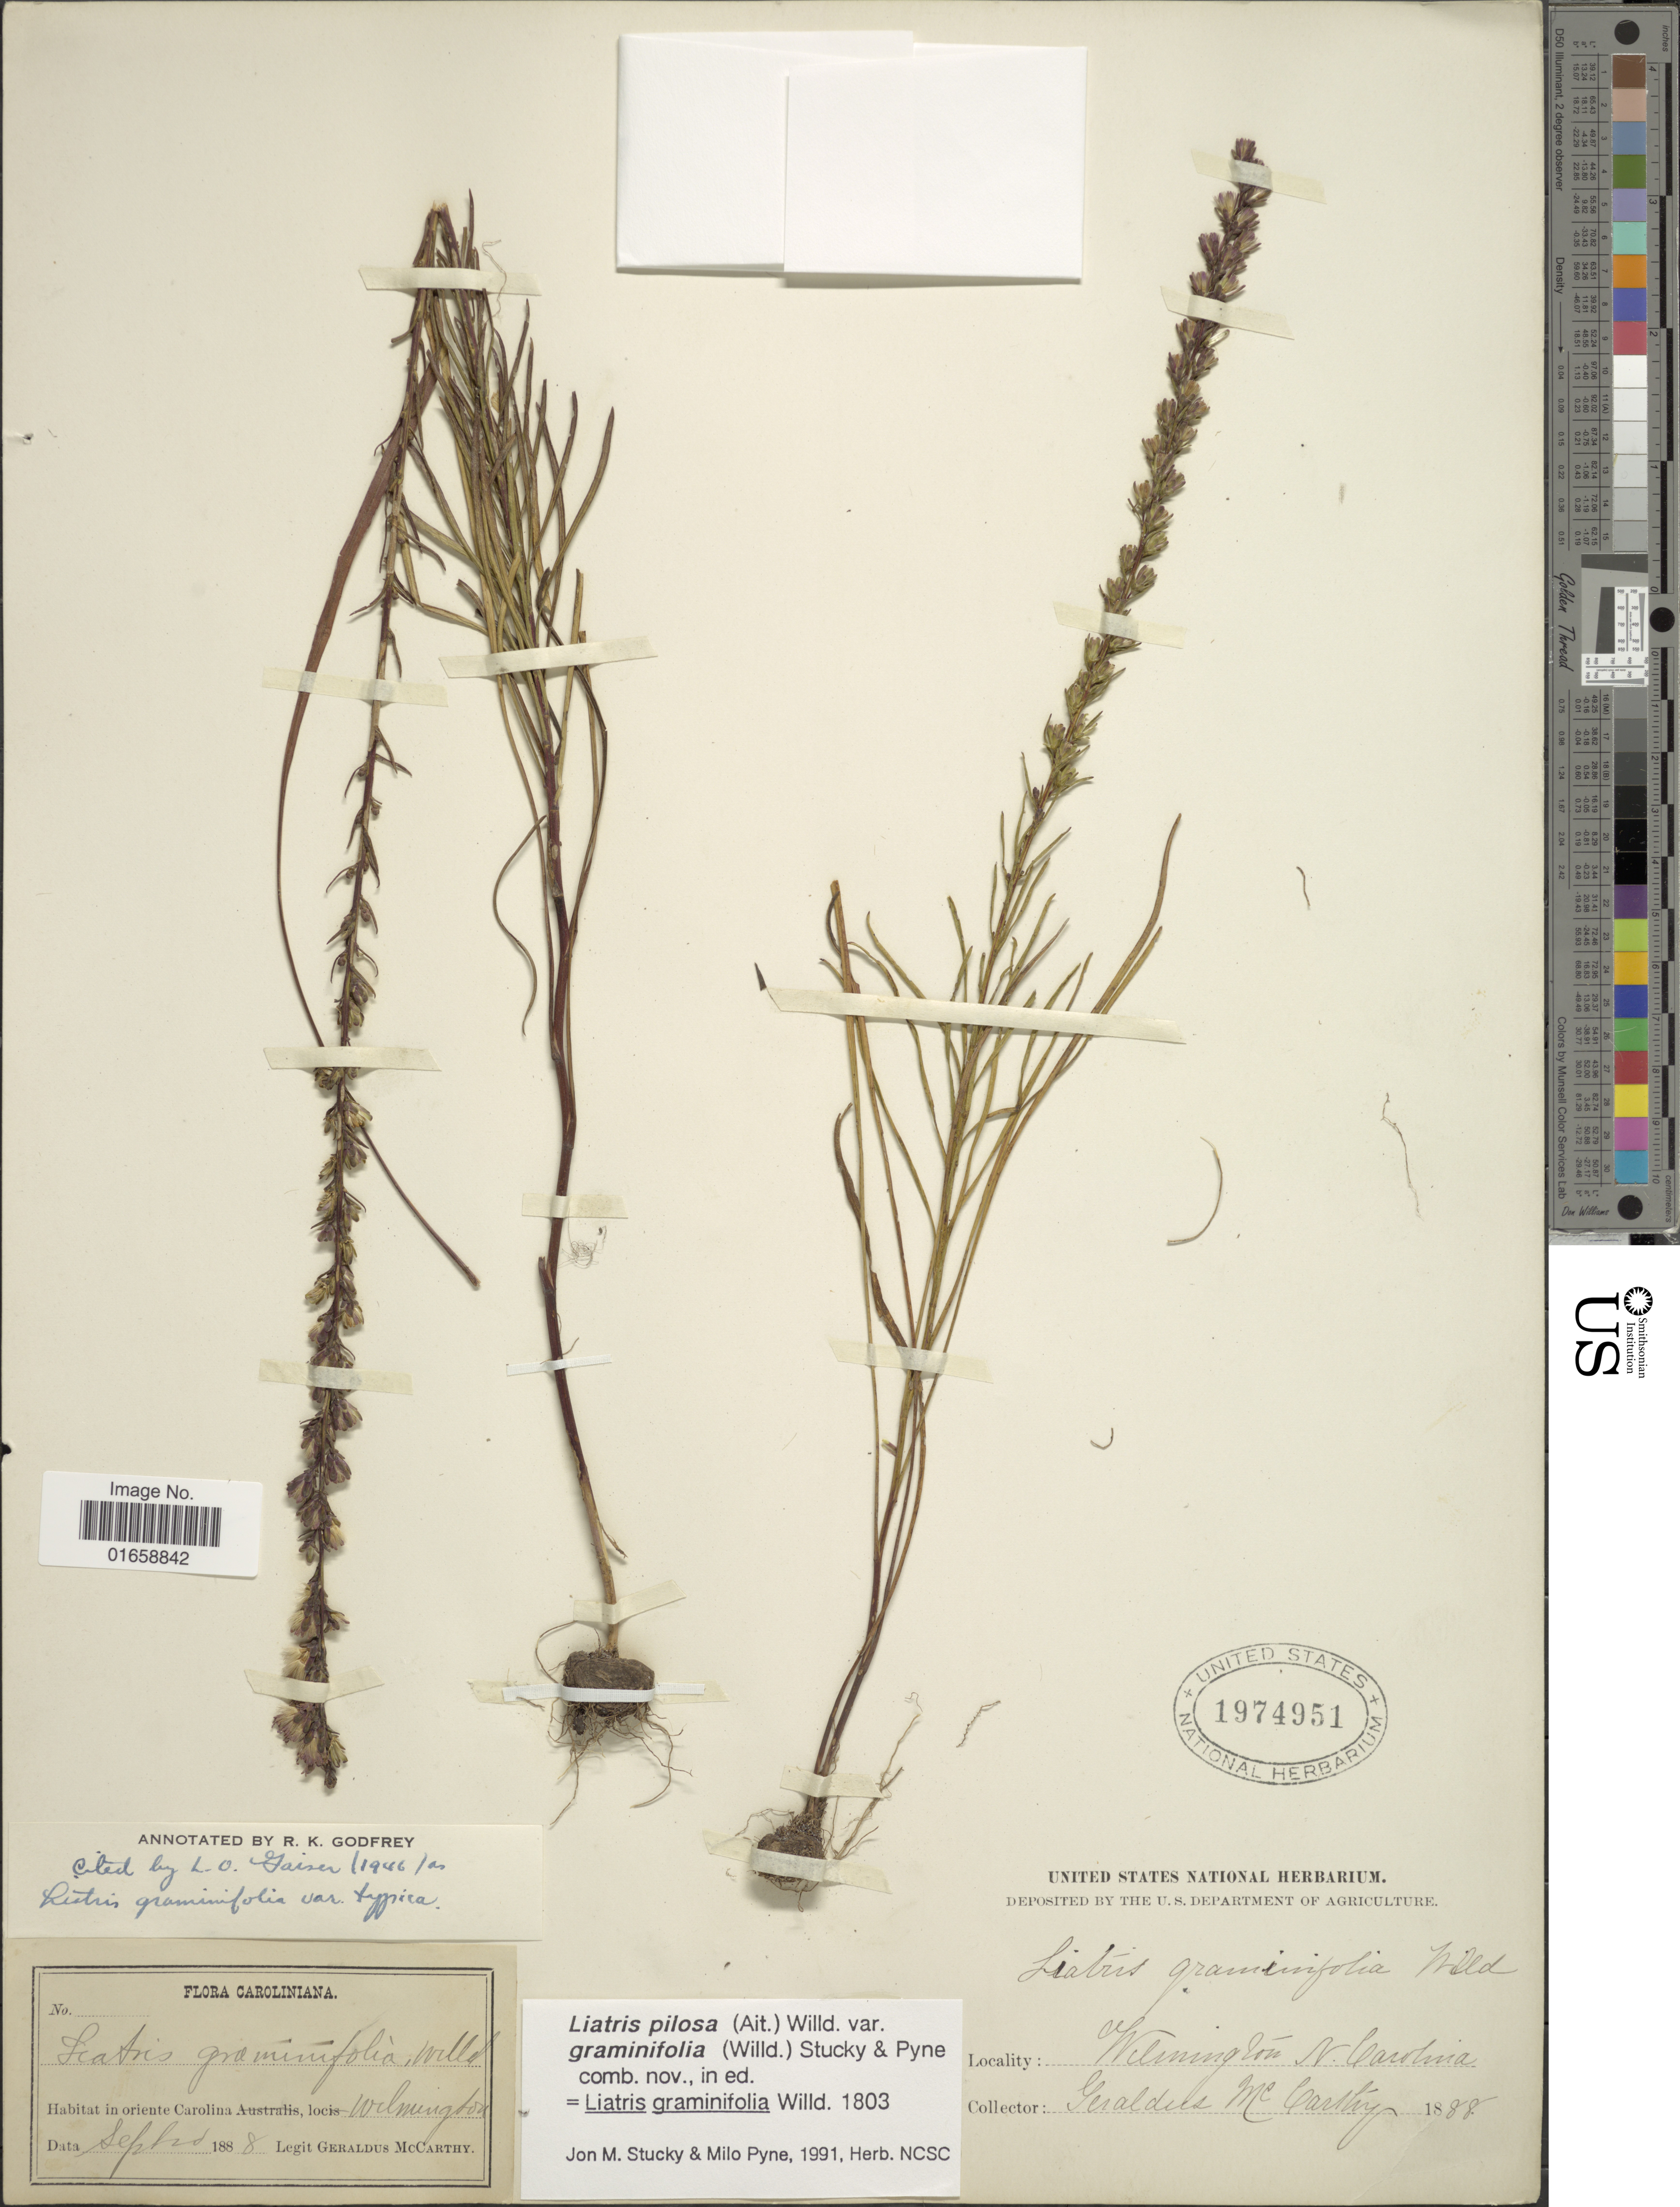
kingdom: Plantae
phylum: Tracheophyta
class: Magnoliopsida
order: Asterales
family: Asteraceae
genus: Liatris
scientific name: Liatris pilosa var. graminifolia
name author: Willd.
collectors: M. McCarthy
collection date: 1888-09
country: United States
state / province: North Carolina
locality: Wilmington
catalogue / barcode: US 1974951